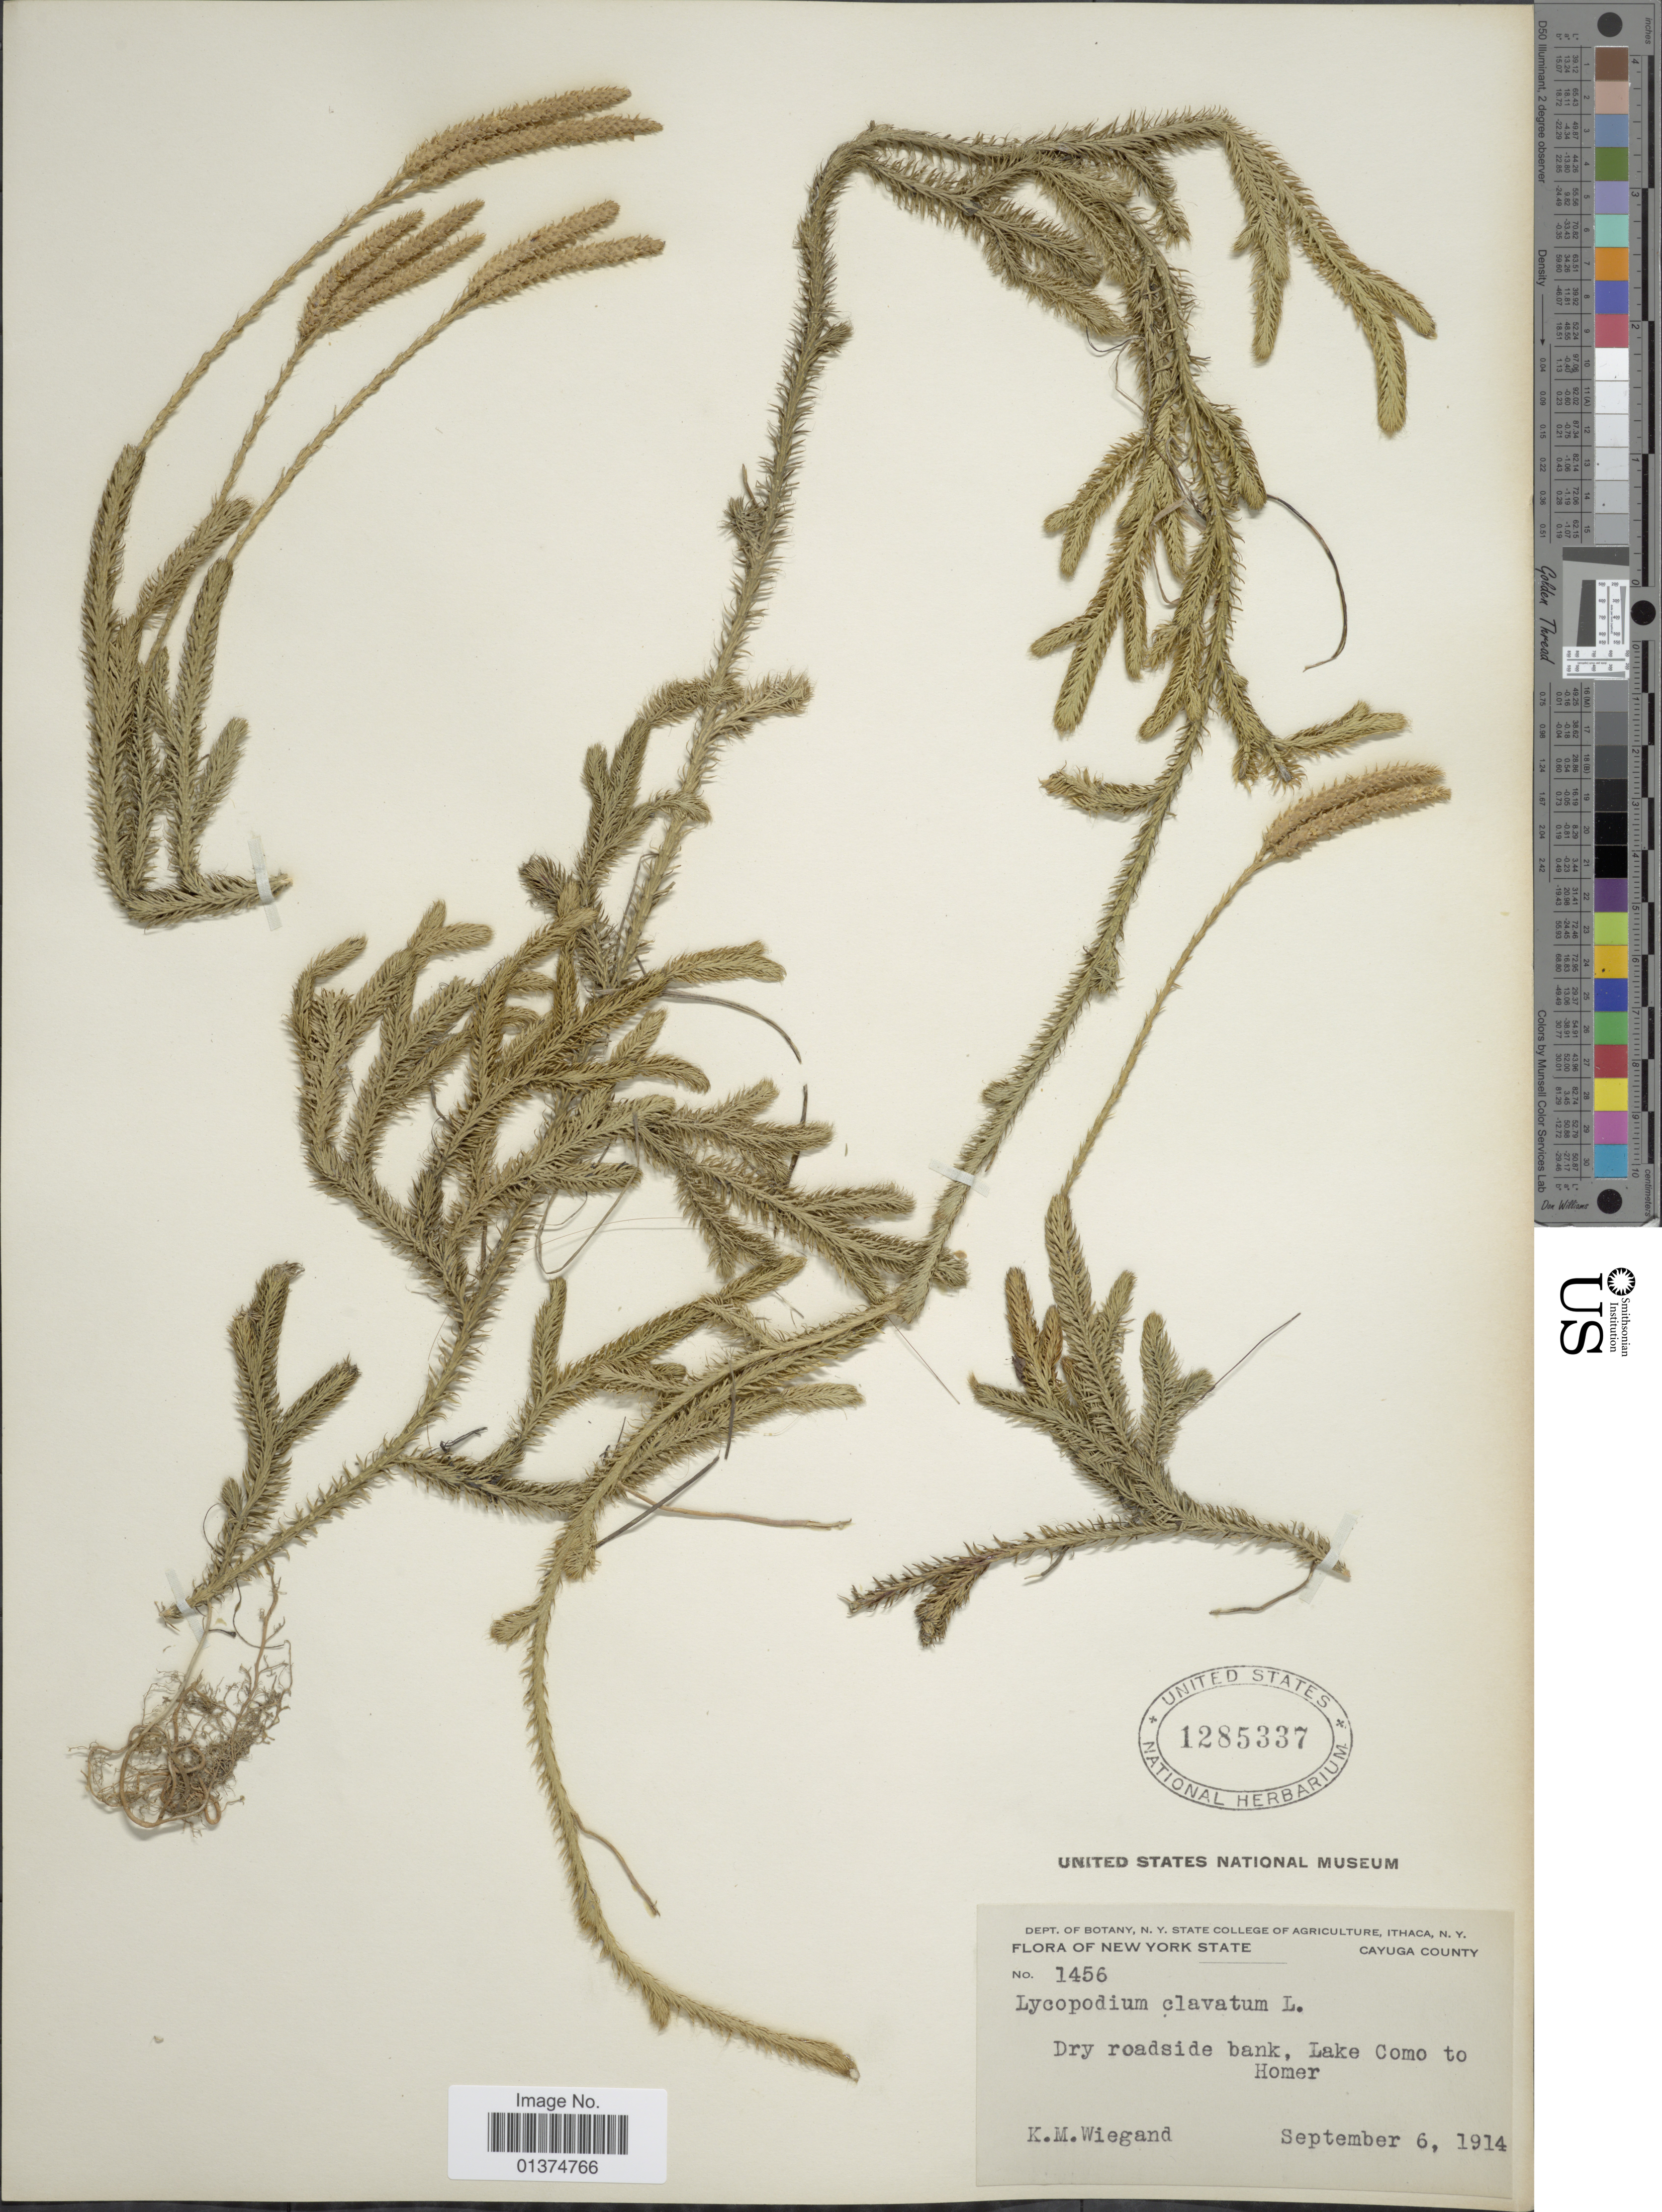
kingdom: Plantae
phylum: Tracheophyta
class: Lycopodiopsida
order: Lycopodiales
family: Lycopodiaceae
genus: Lycopodium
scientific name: Lycopodium clavatum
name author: L.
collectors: K. M. Wiegand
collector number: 1456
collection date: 1914-09-06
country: United States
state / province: New York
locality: New York State, Cayuga County, Dry roadside bank, Lake Como to Homer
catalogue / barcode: US 1285337